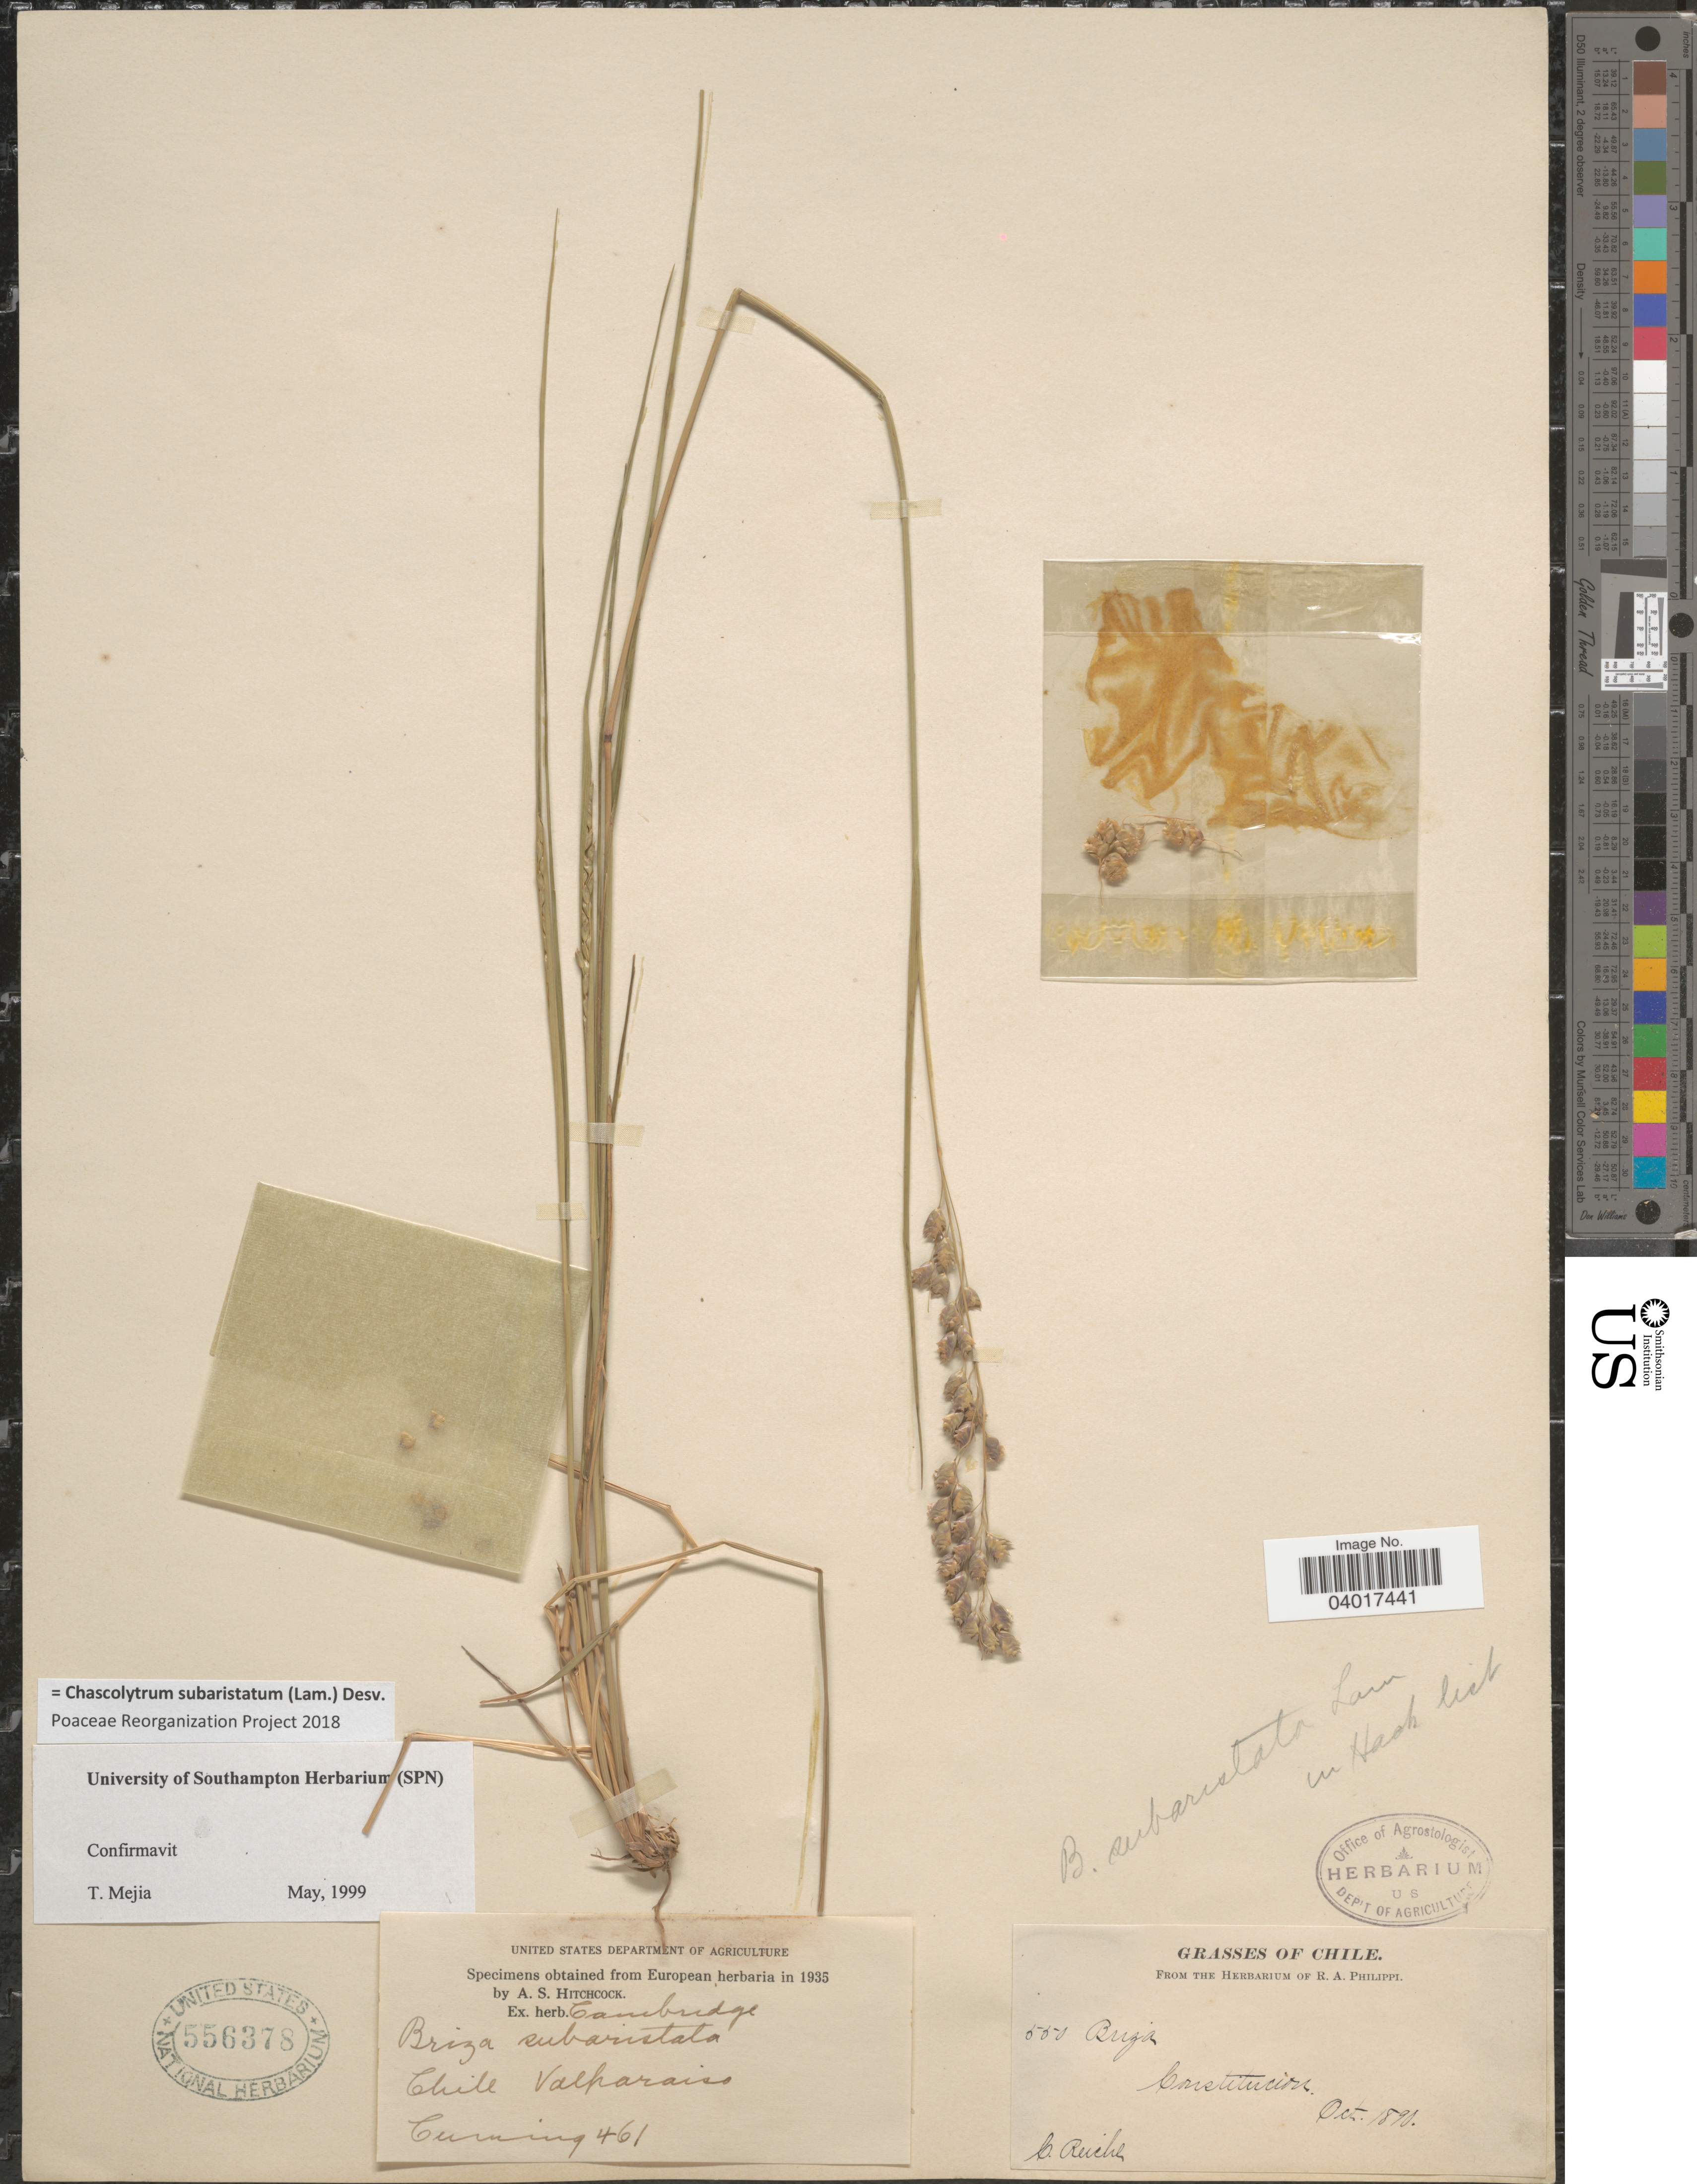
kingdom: Plantae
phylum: Tracheophyta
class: Liliopsida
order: Poales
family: Poaceae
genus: Chascolytrum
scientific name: Chascolytrum subaristatum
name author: (Lam.) Desv.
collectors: Cumming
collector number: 461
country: Chile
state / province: Valparaíso (V)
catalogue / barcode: US 556378